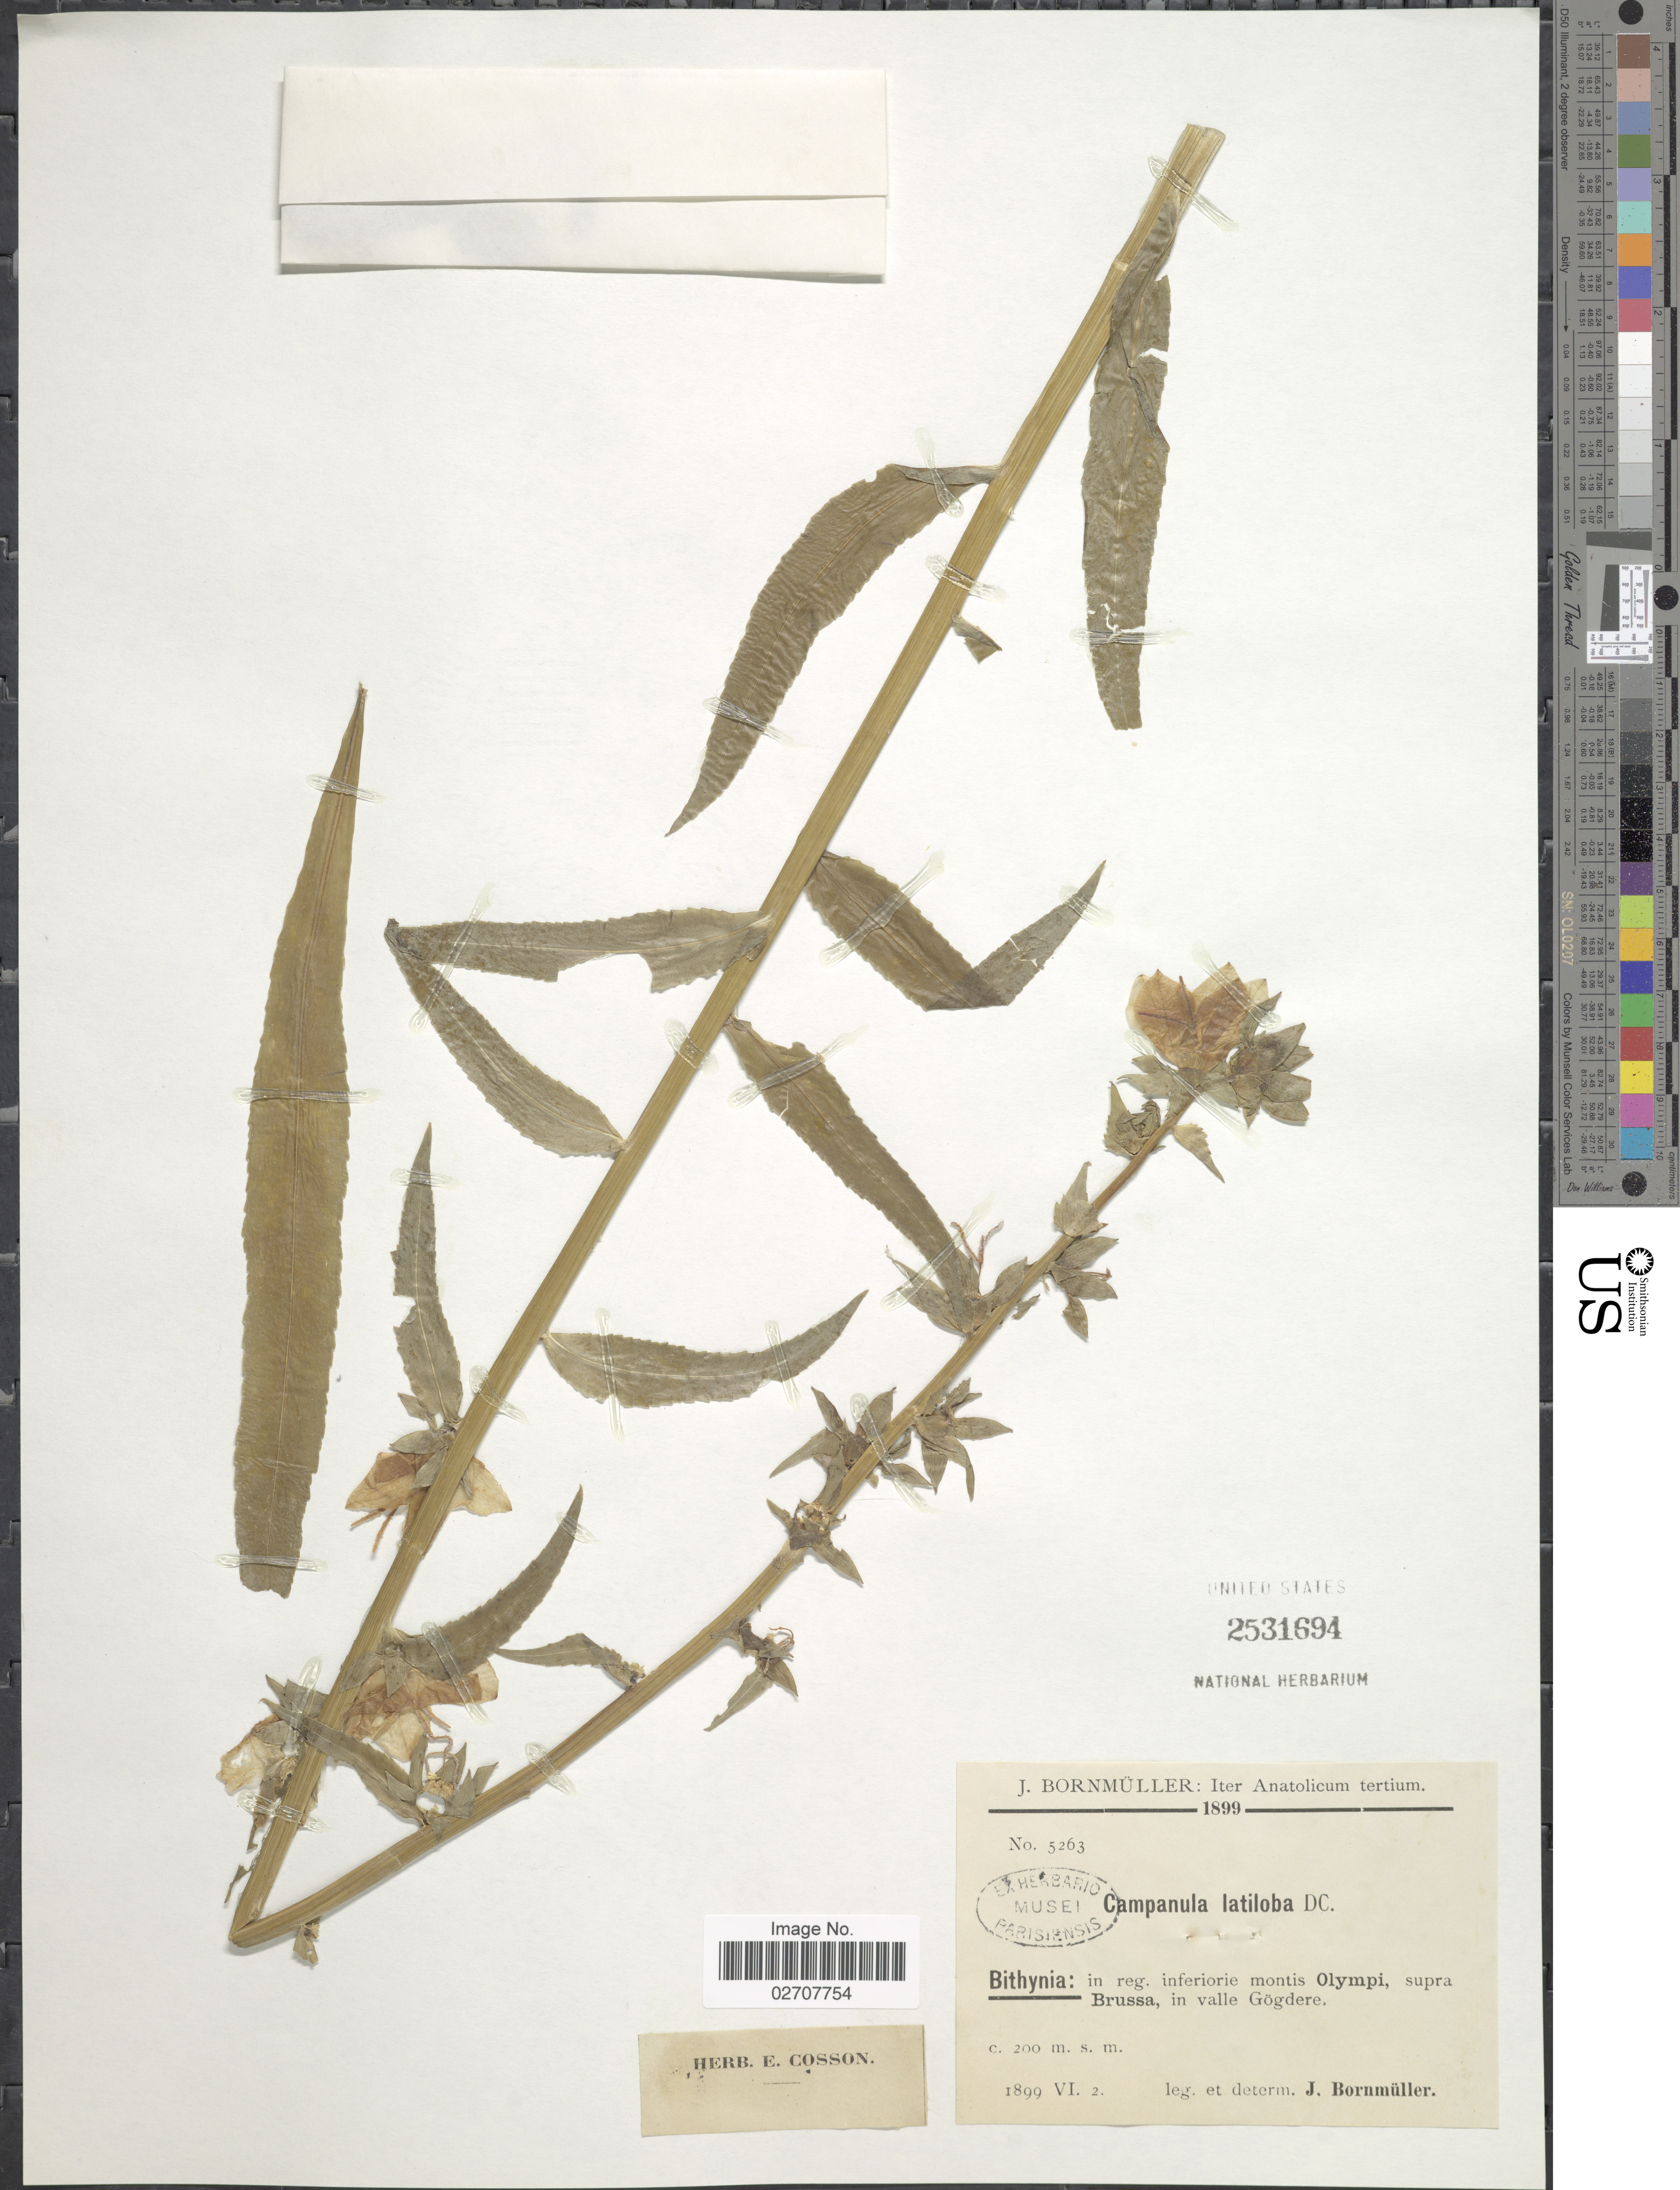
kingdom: Plantae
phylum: Tracheophyta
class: Magnoliopsida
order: Asterales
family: Campanulaceae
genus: Campanula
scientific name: Campanula latiloba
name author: A. DC.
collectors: J. Bornmüller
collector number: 5263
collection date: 1899-06-02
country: Turkey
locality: Bithynia: in reg. inferiore montis Olympi, supra Brussels, in valle Gogdere. Anatolicum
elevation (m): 200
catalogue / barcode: US 2531694